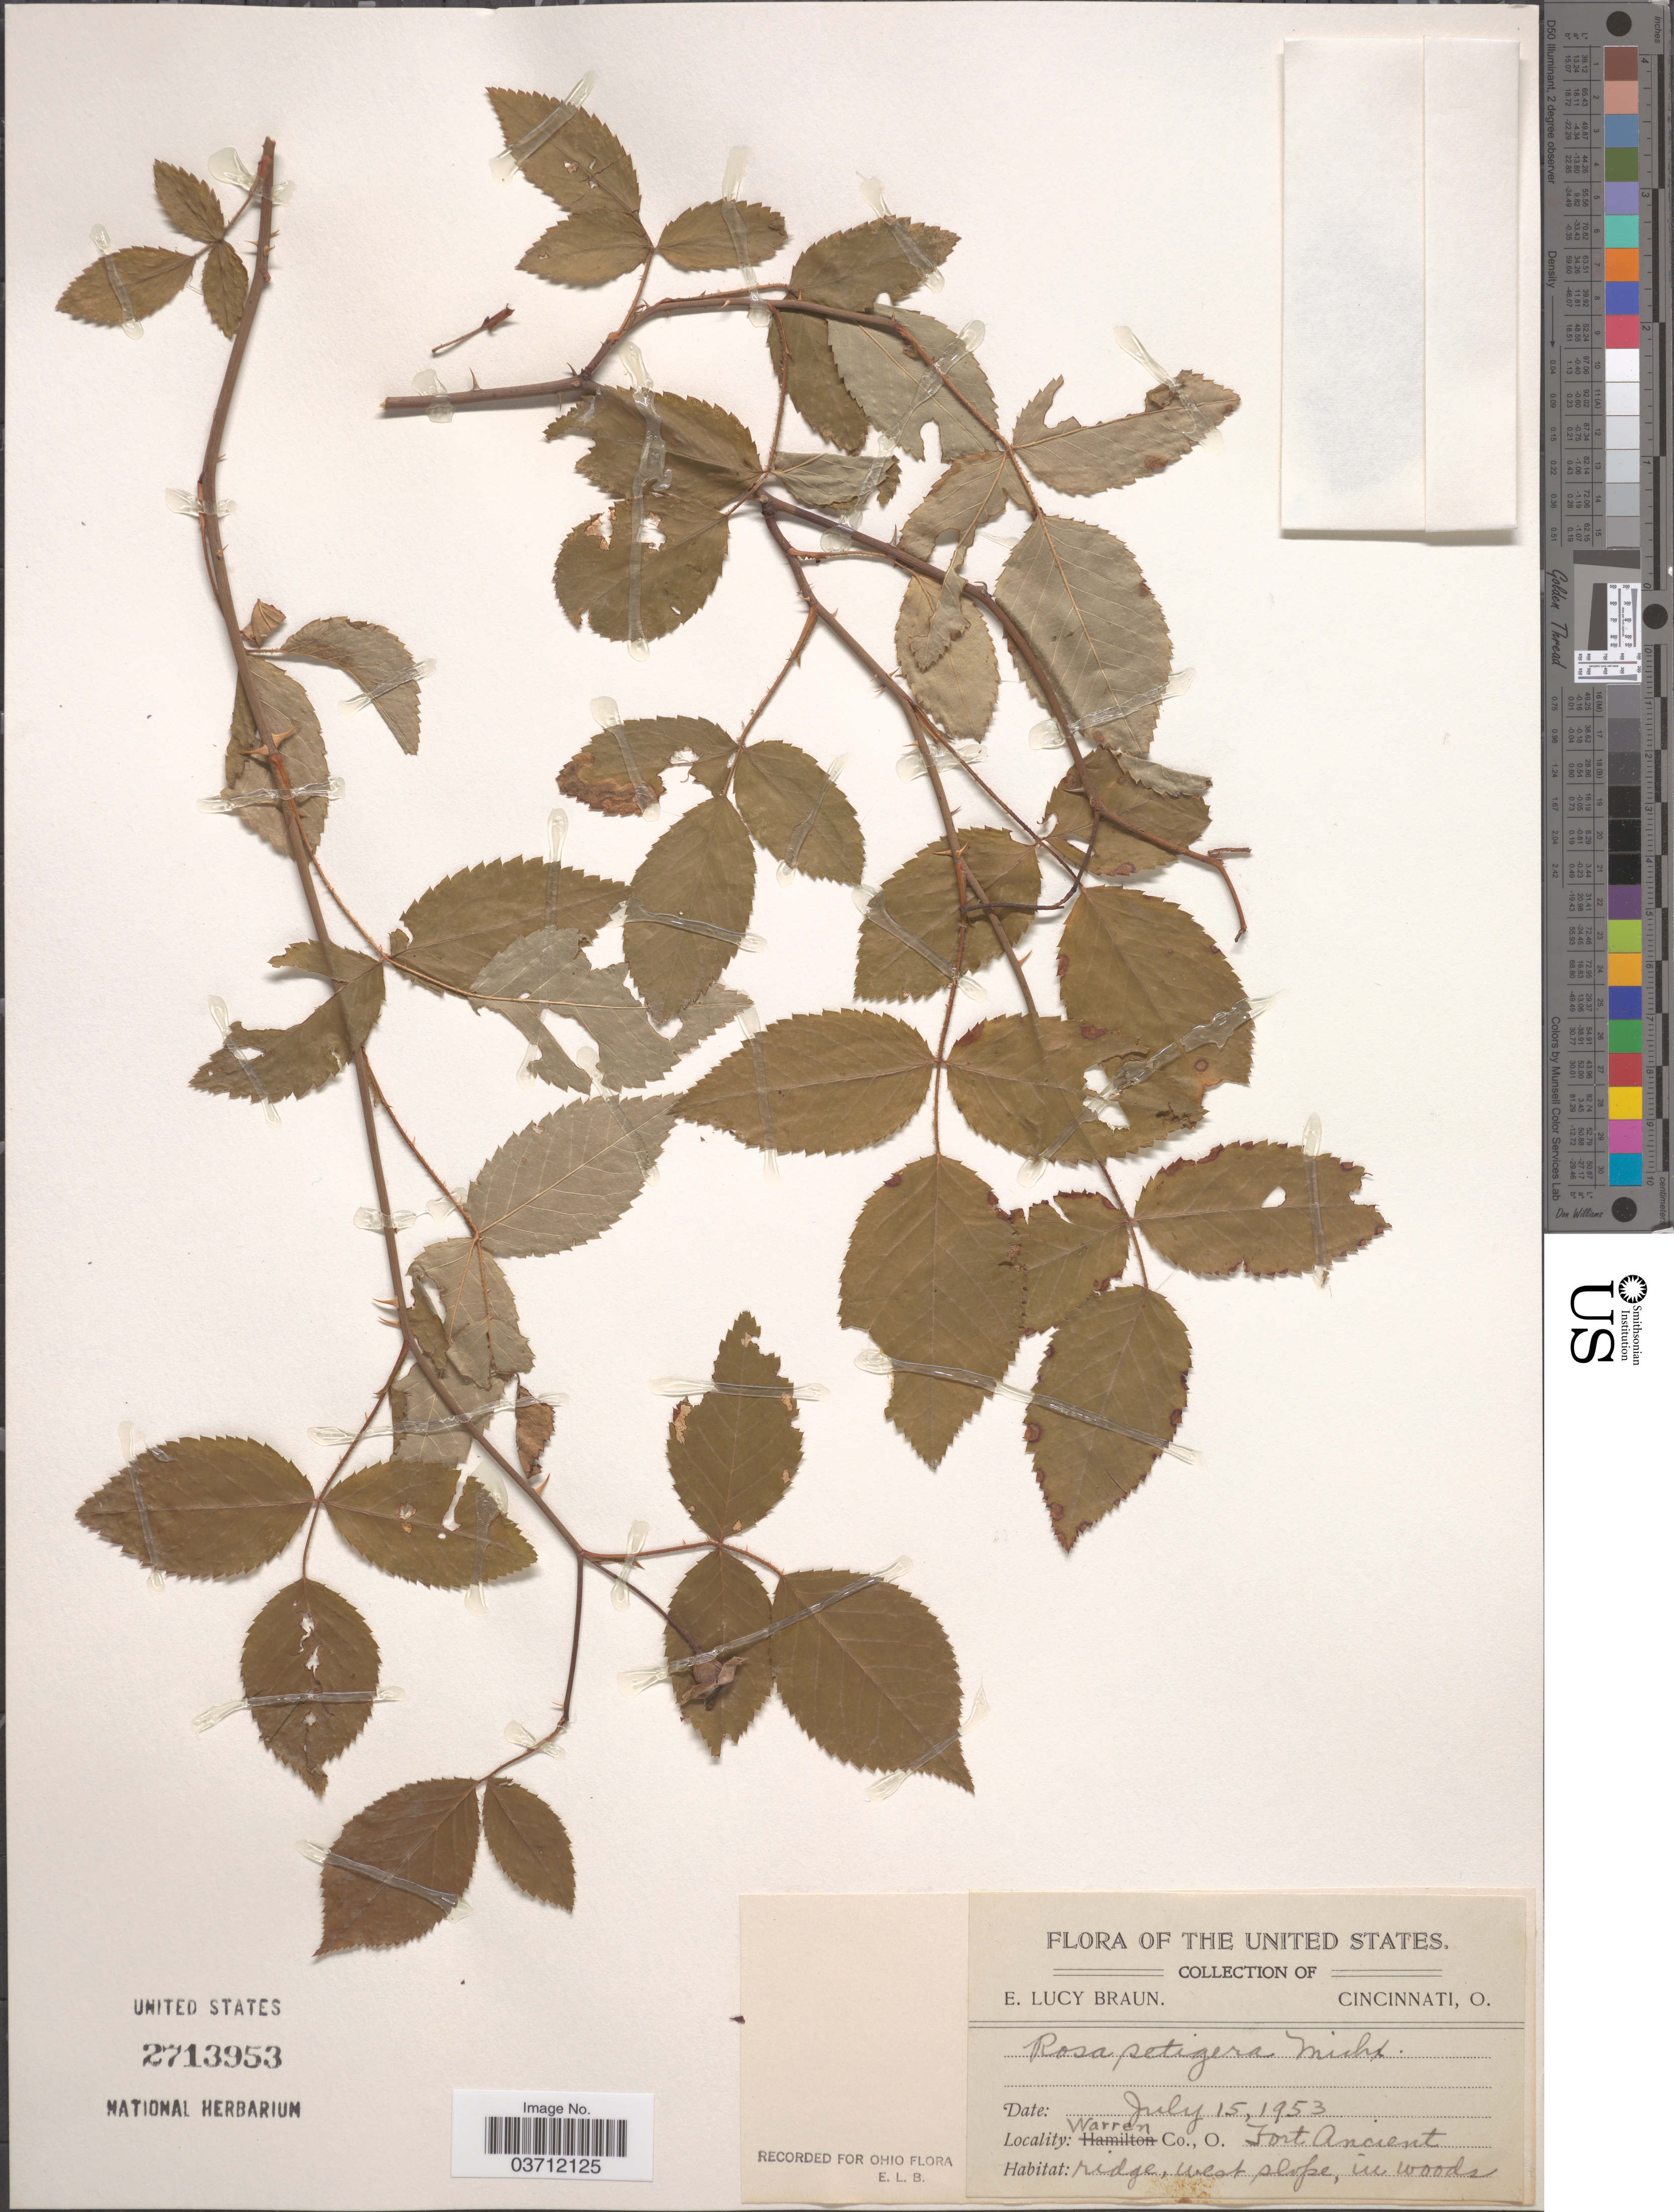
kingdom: Plantae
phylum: Tracheophyta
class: Magnoliopsida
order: Rosales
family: Rosaceae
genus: Rosa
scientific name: Rosa setigera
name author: Michx.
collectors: E. L. Braun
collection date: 1953-07-15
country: United States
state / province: Ohio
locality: Warren Co., Fort Ancient. Ridge, west slope, in woods.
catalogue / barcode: US 2713953